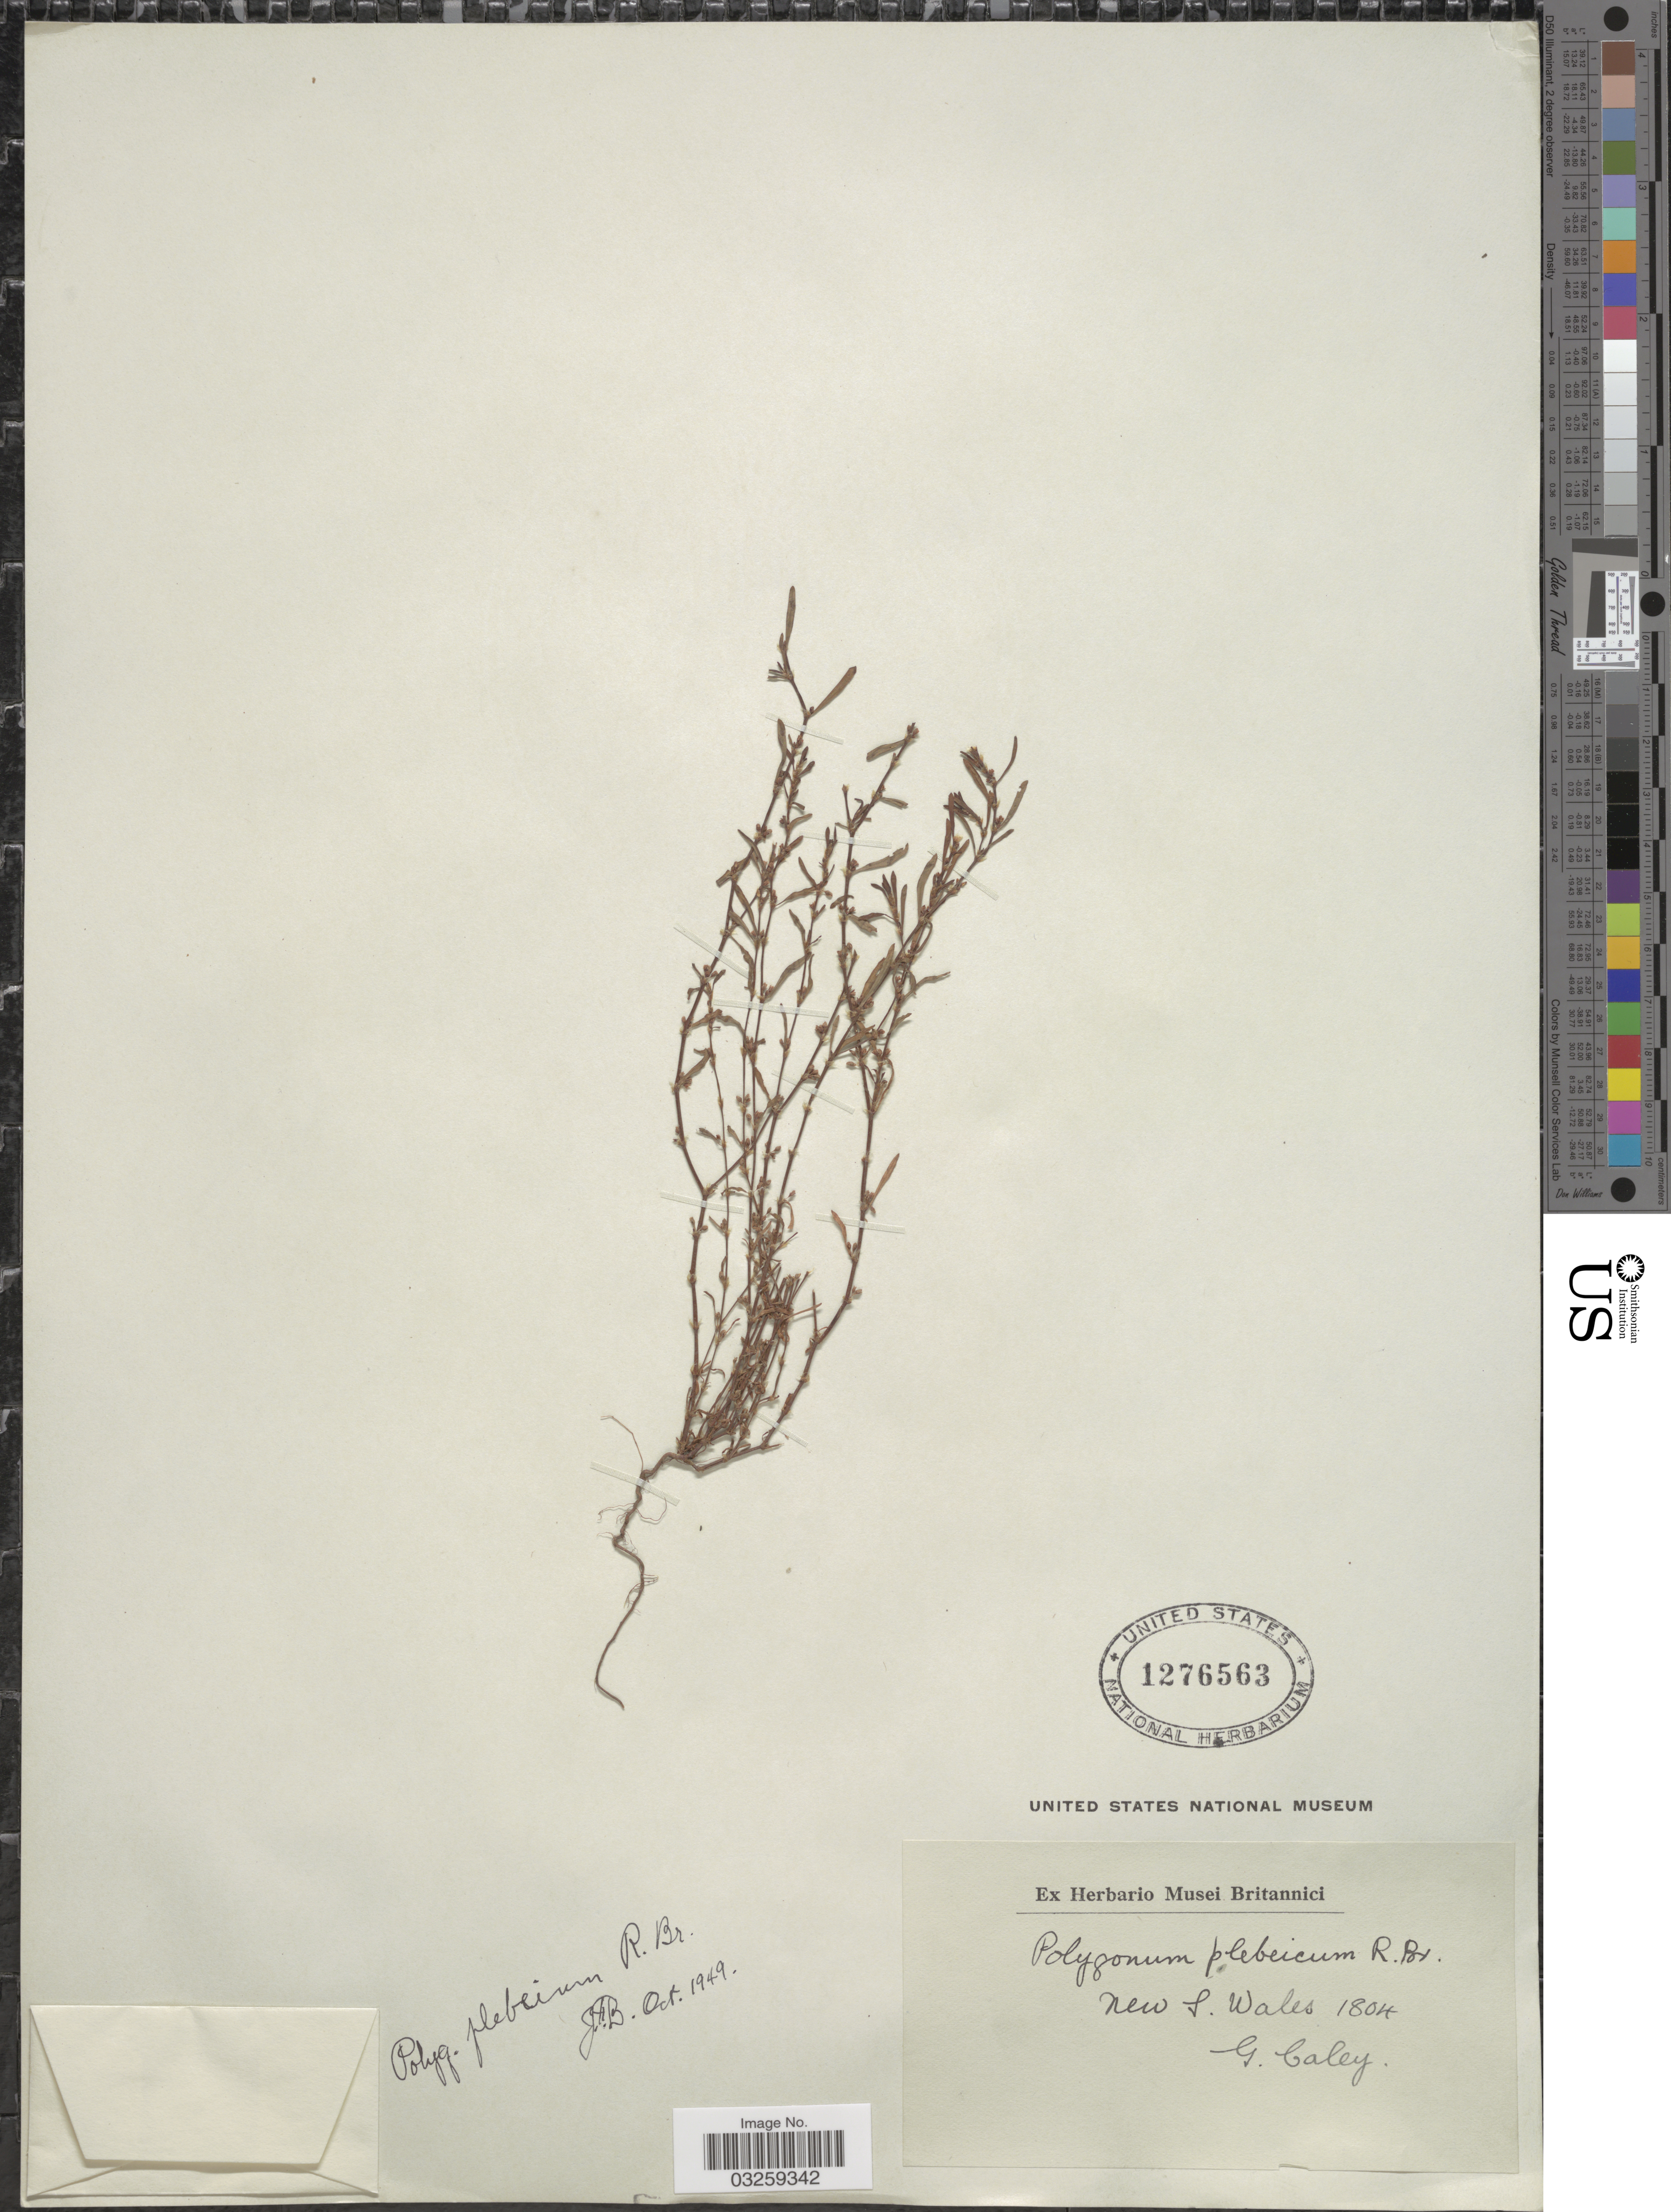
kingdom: Plantae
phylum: Tracheophyta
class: Magnoliopsida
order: Caryophyllales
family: Polygonaceae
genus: Polygonum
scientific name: Polygonum plebeium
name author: R. Br.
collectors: G. Caley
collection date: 1804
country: Australia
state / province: New South Wales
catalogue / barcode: US 1276563